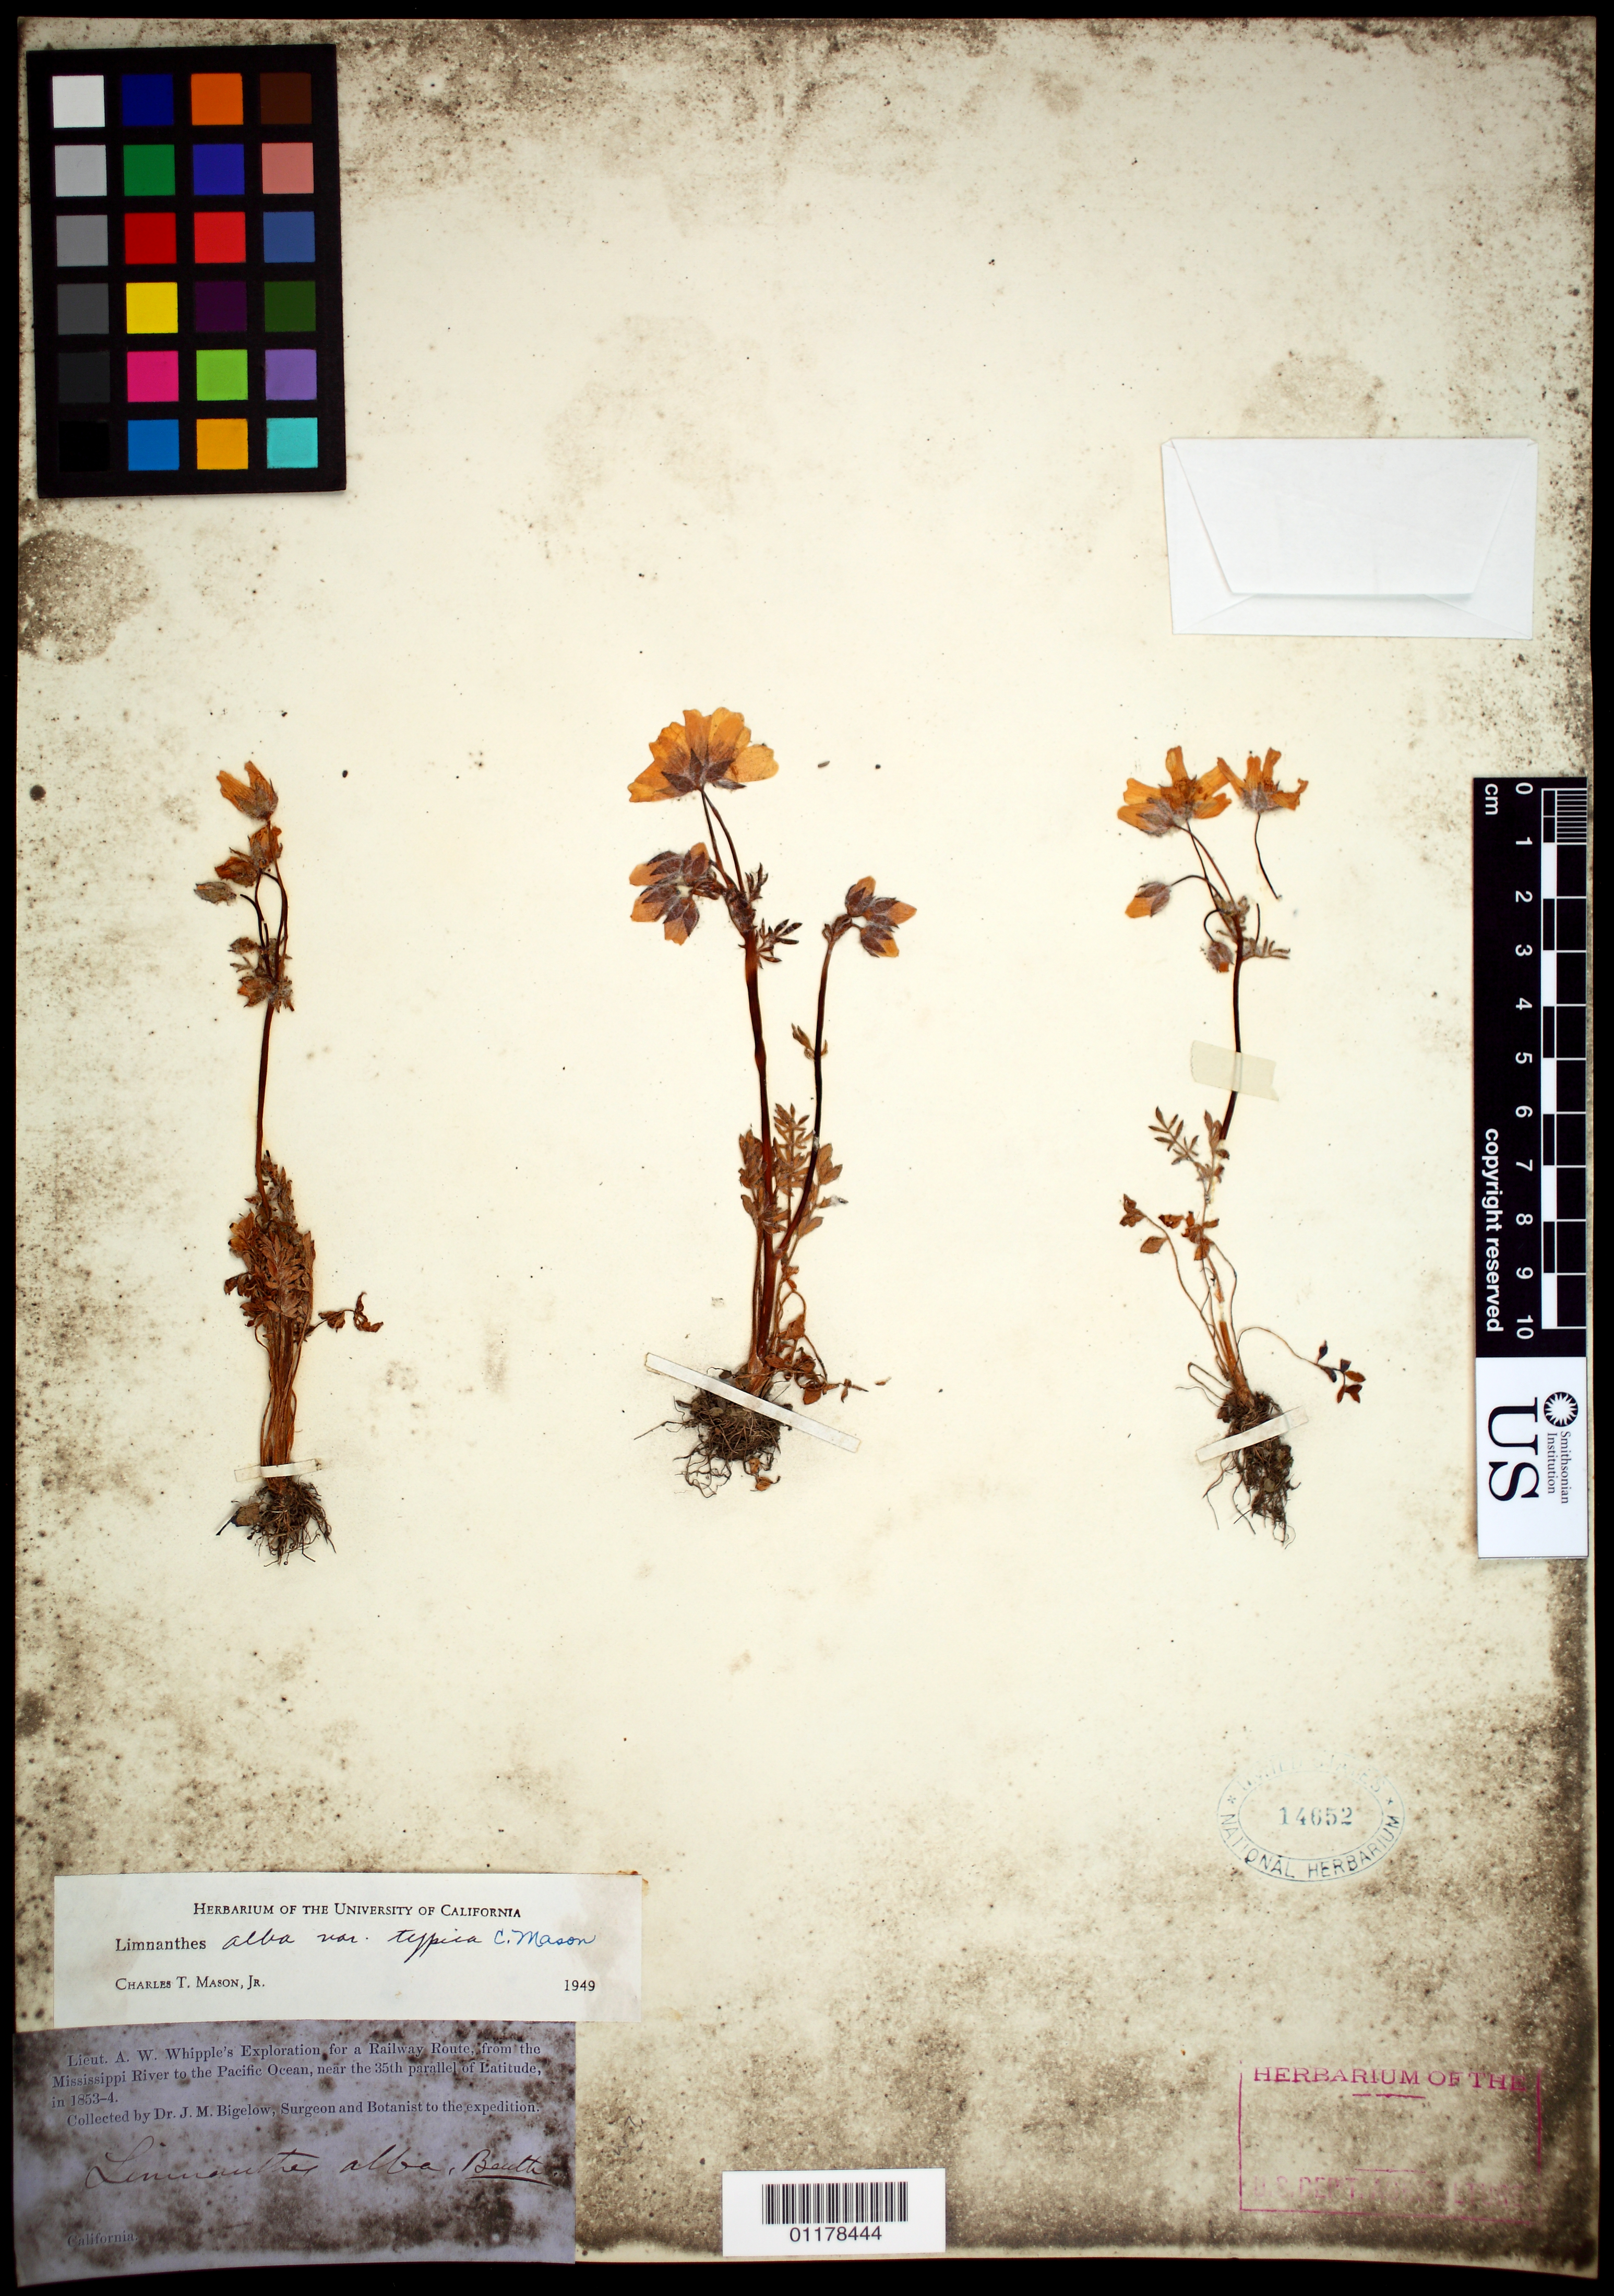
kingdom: Plantae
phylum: Tracheophyta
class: Magnoliopsida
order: Brassicales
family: Limnanthaceae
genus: Limnanthes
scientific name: Limnanthes alba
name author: Hartw. ex Benth.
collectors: J. M. Bigelow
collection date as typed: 1853 to -- --- 1854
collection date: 1853/1854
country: United States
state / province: California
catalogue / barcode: US 14652